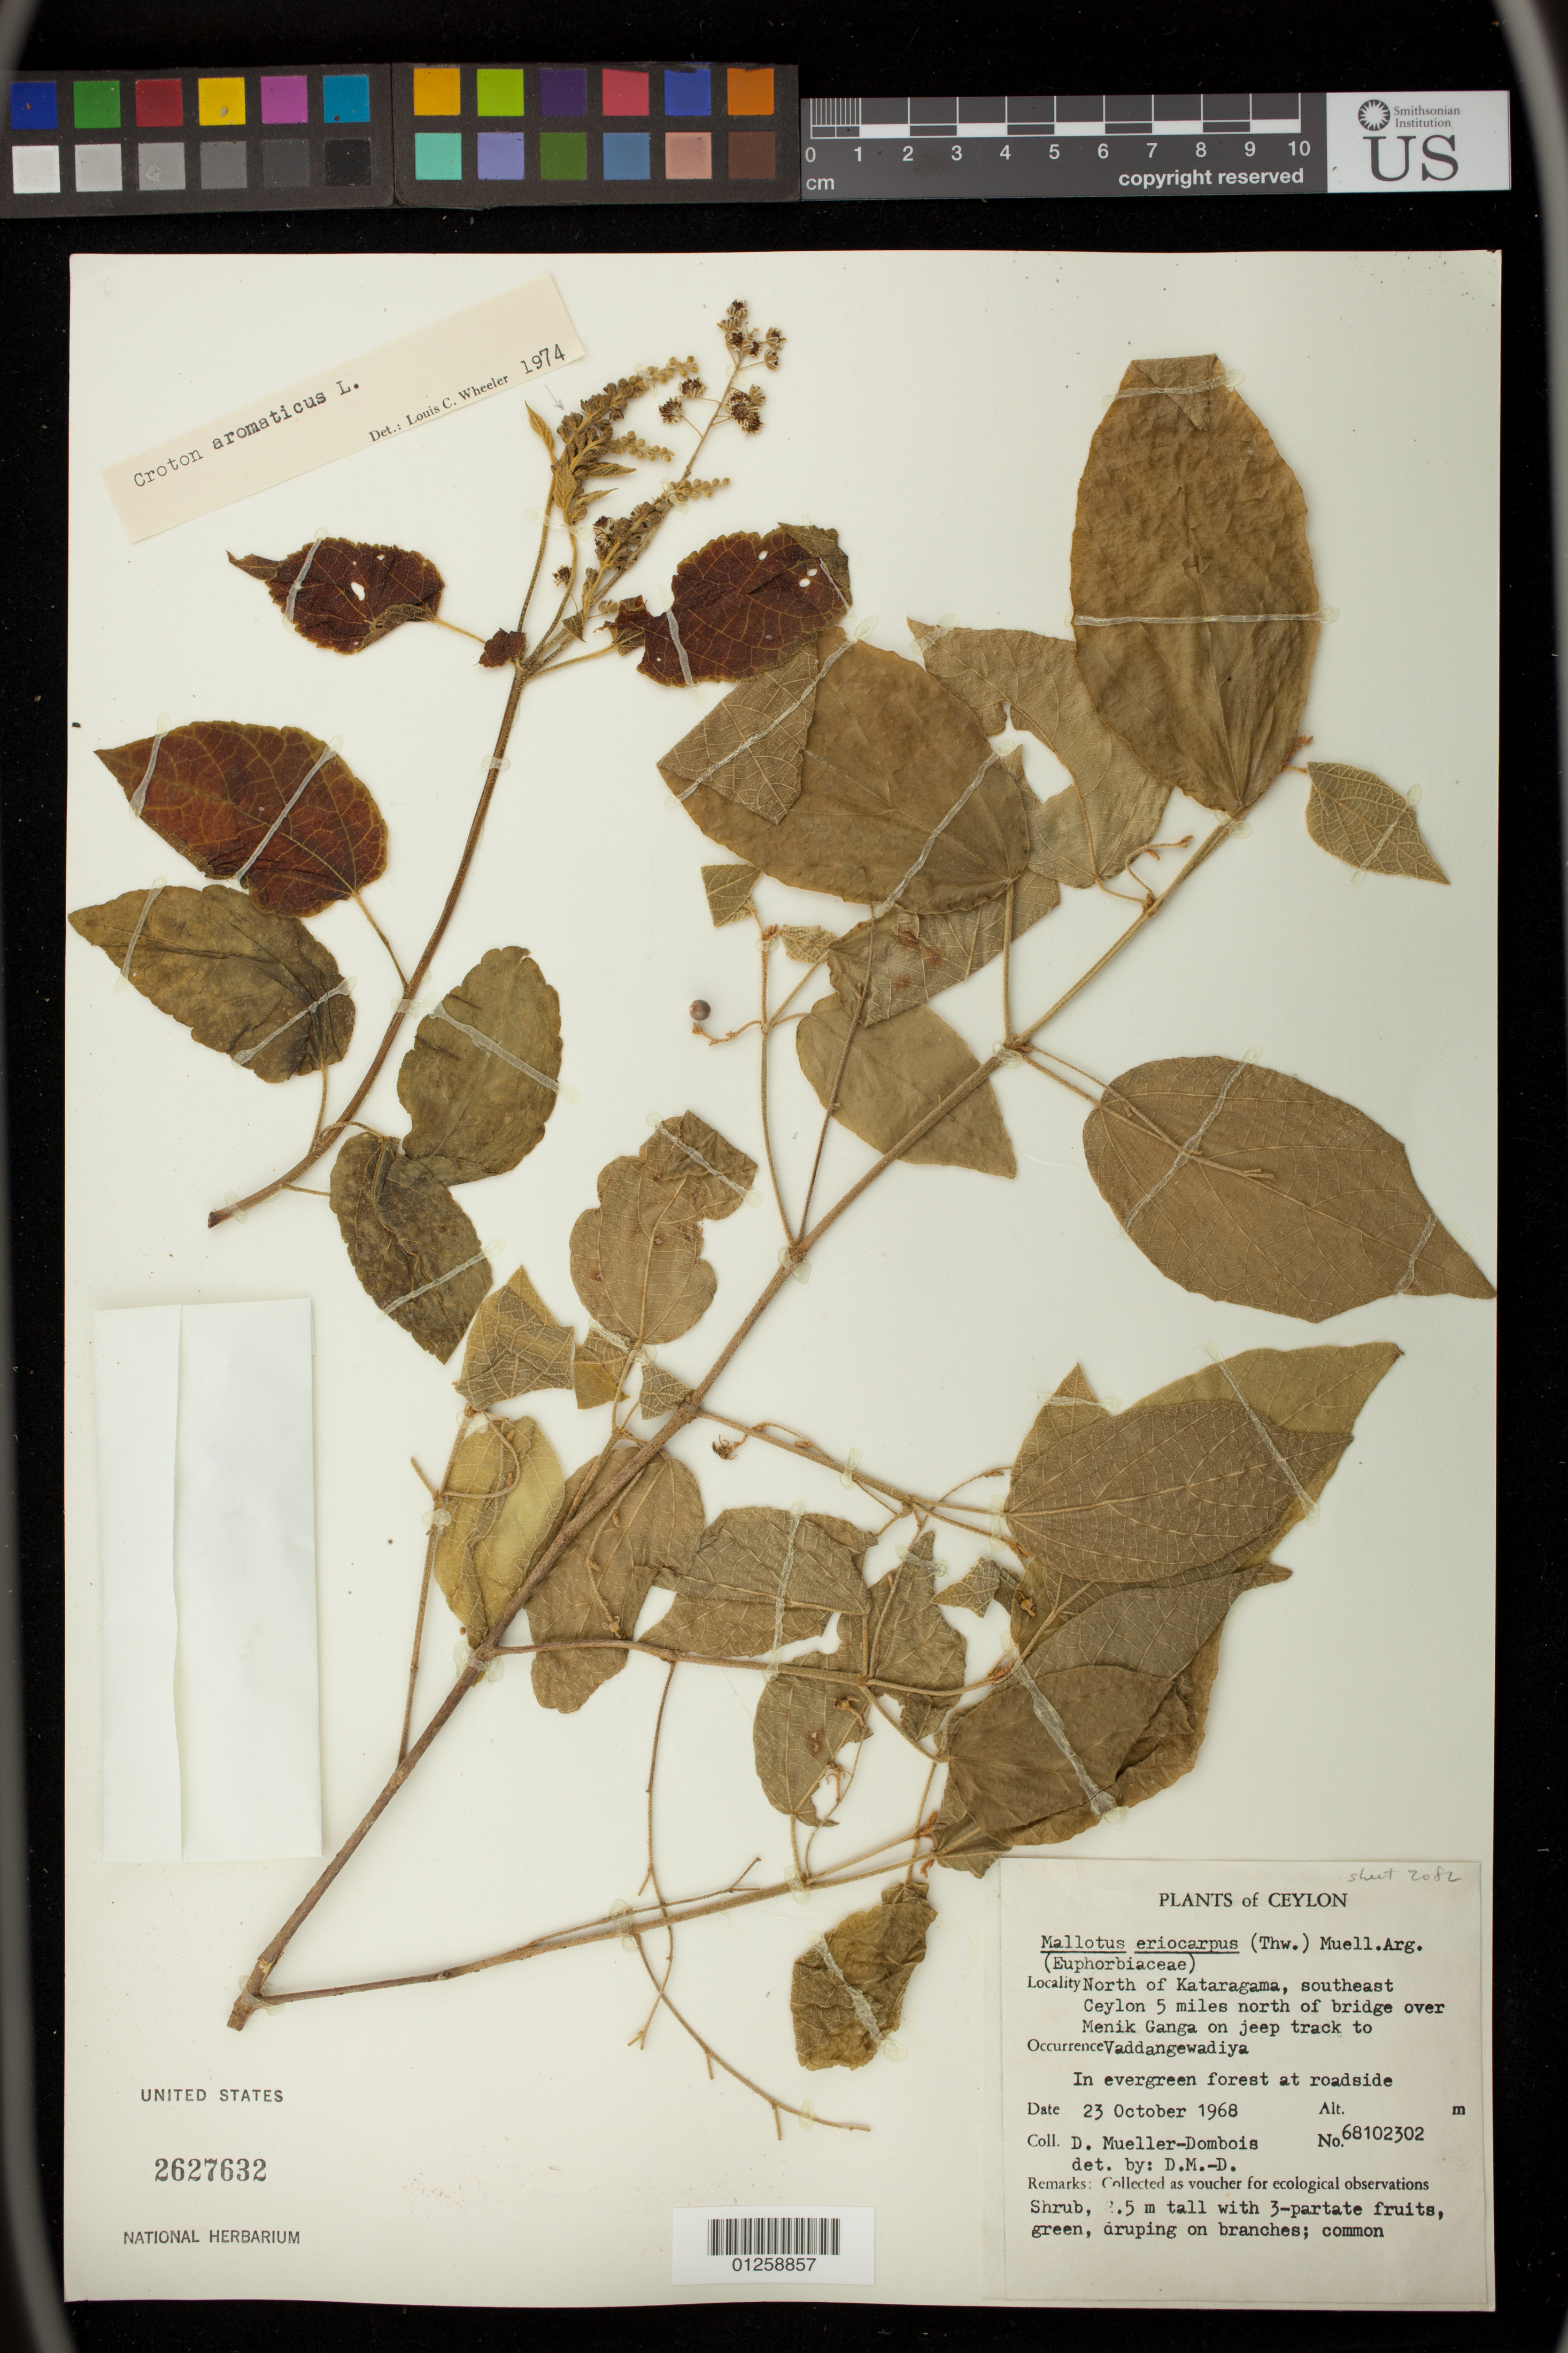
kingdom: Plantae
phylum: Tracheophyta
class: Magnoliopsida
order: Malpighiales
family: Euphorbiaceae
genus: Mallotus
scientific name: Mallotus eriocarpus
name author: (Thwaites) Müll. Arg.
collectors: D. Mueller-Dombois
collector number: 68102302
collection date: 1968-10-23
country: Sri Lanka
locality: North of Kataragama, southeast Ceylon 5 miles north of bridge over Menik Ganga on jeep track to Vaddangewadiya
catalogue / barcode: US 2627632